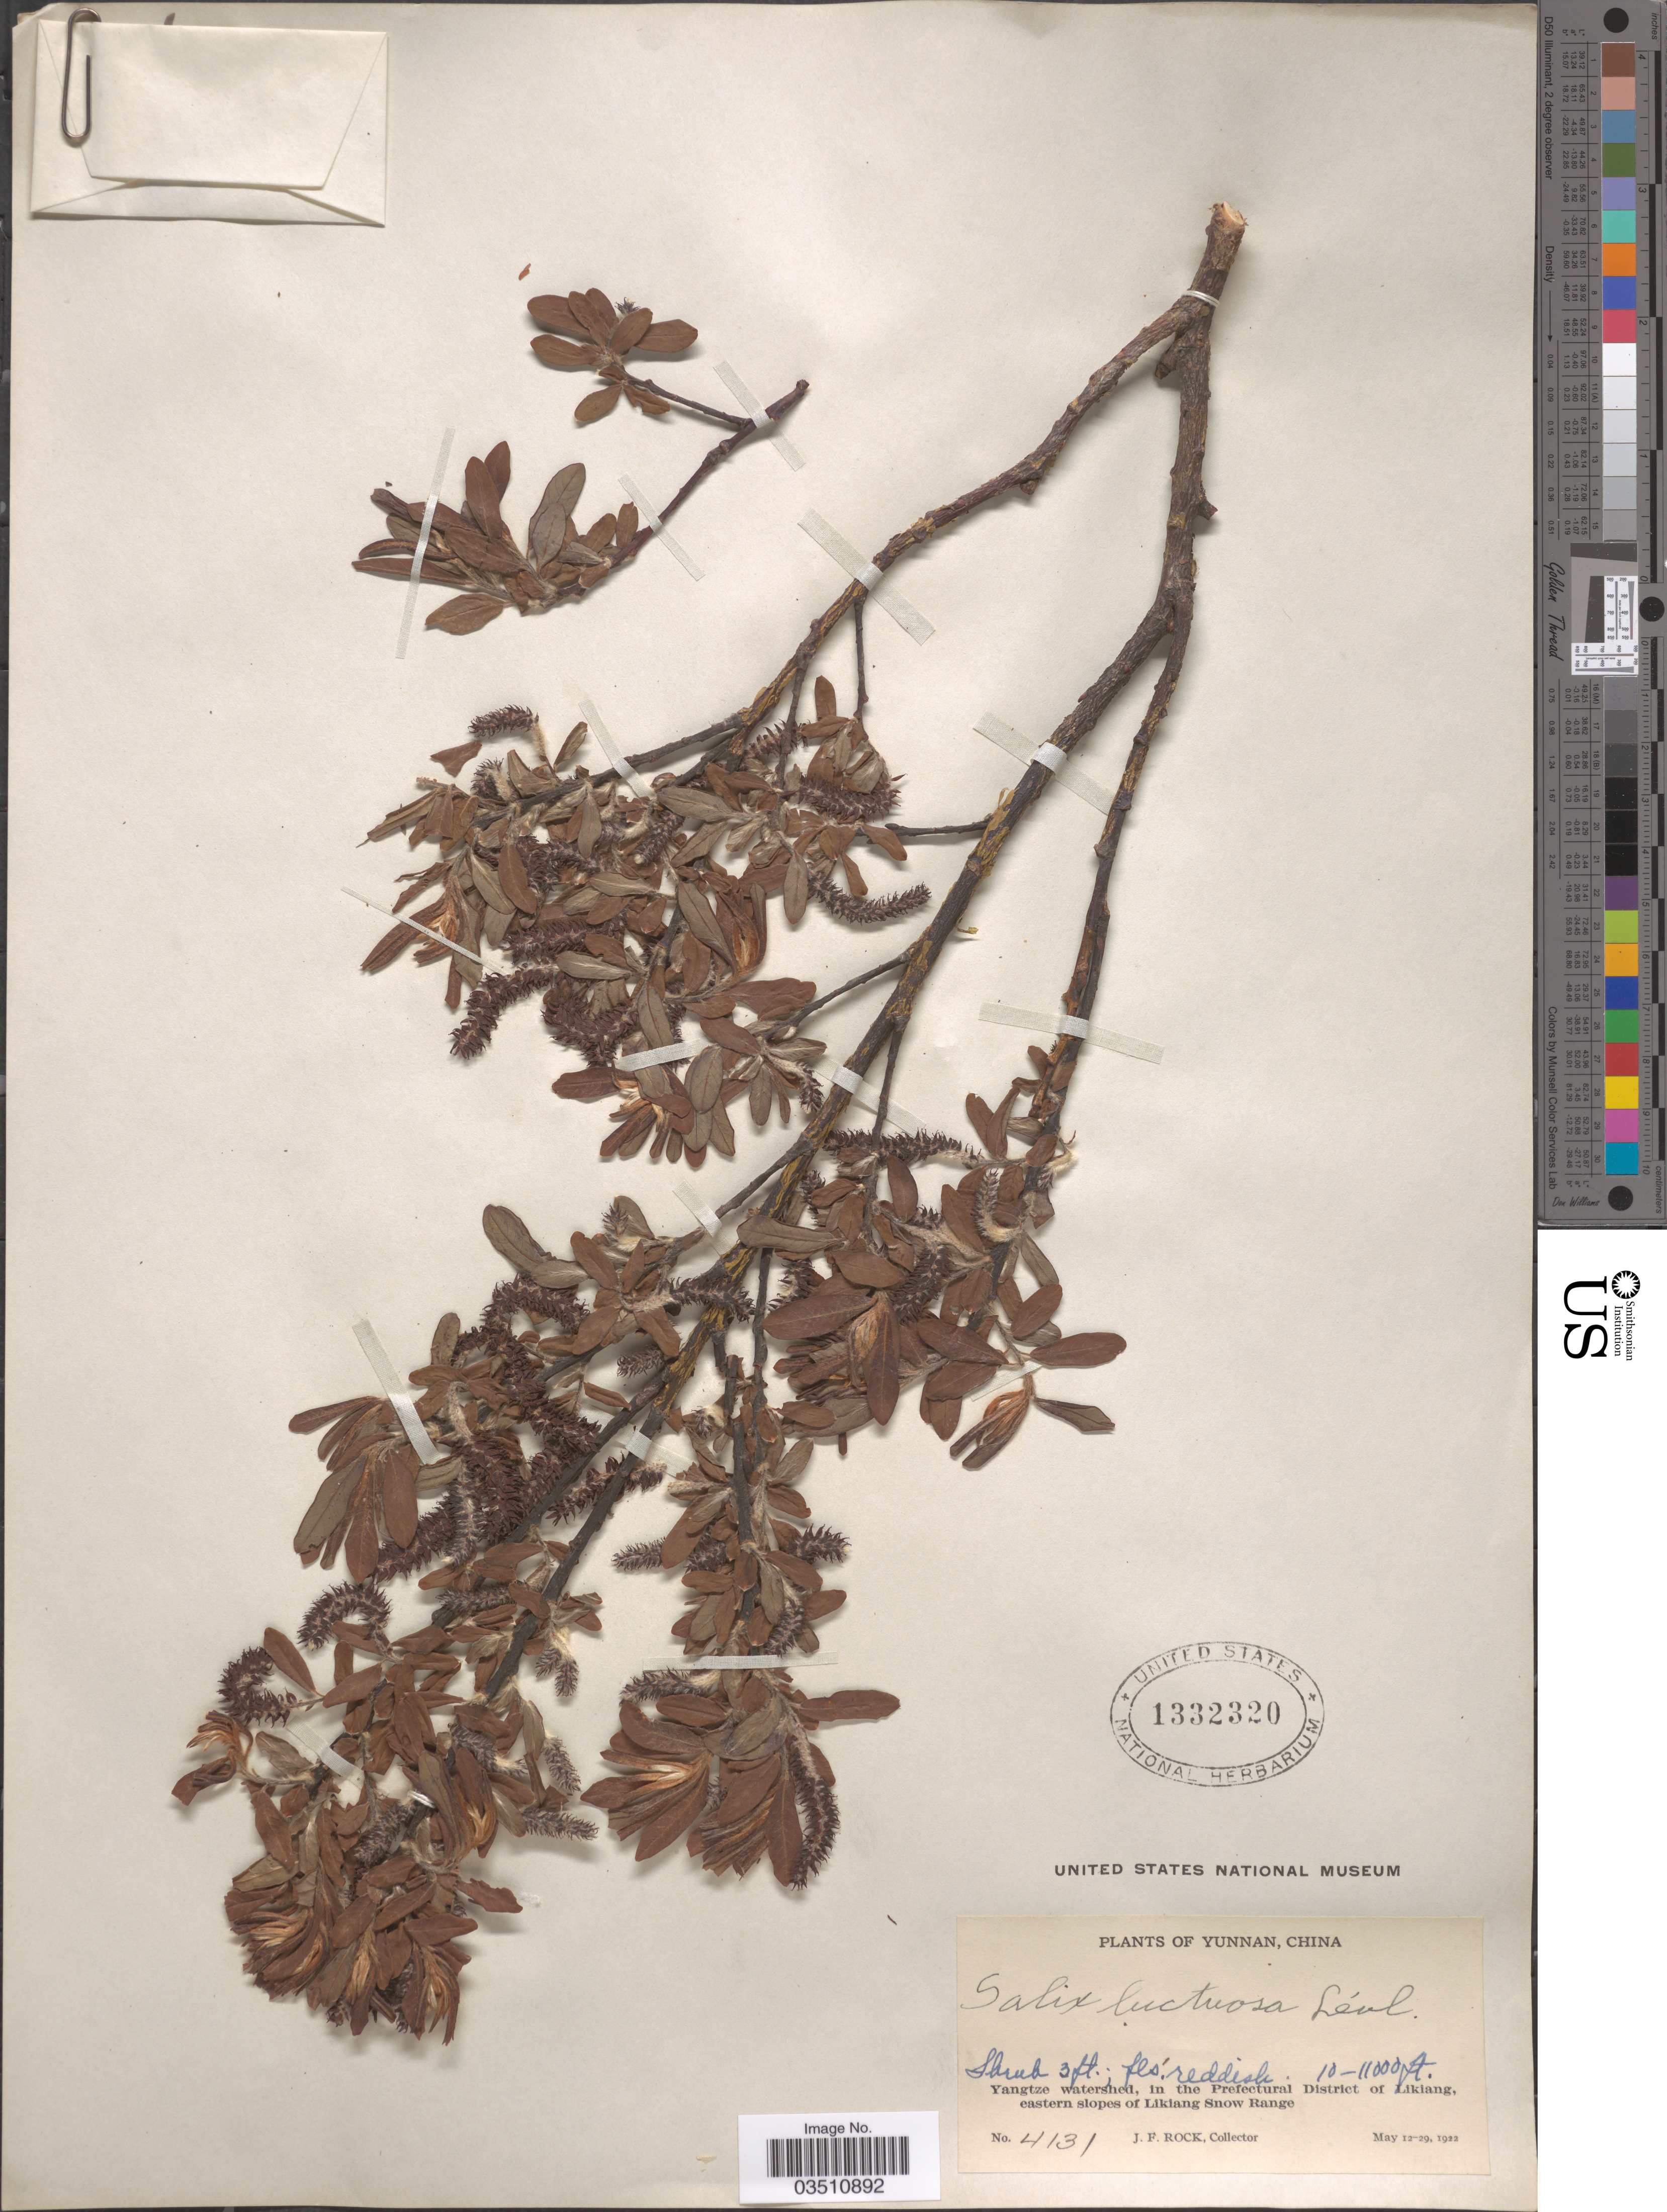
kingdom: Plantae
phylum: Tracheophyta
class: Magnoliopsida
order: Malpighiales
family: Salicaceae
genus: Salix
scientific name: Salix luctuosa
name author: H. Lév.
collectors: J. Rock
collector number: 4131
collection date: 1922-05-12/1922-05-29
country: China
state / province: Yunnan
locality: Yangtze watershed, Prefectural District of Likiang, eastern slopes of Likiang Snow Range.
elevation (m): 3048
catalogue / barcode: US 1332320